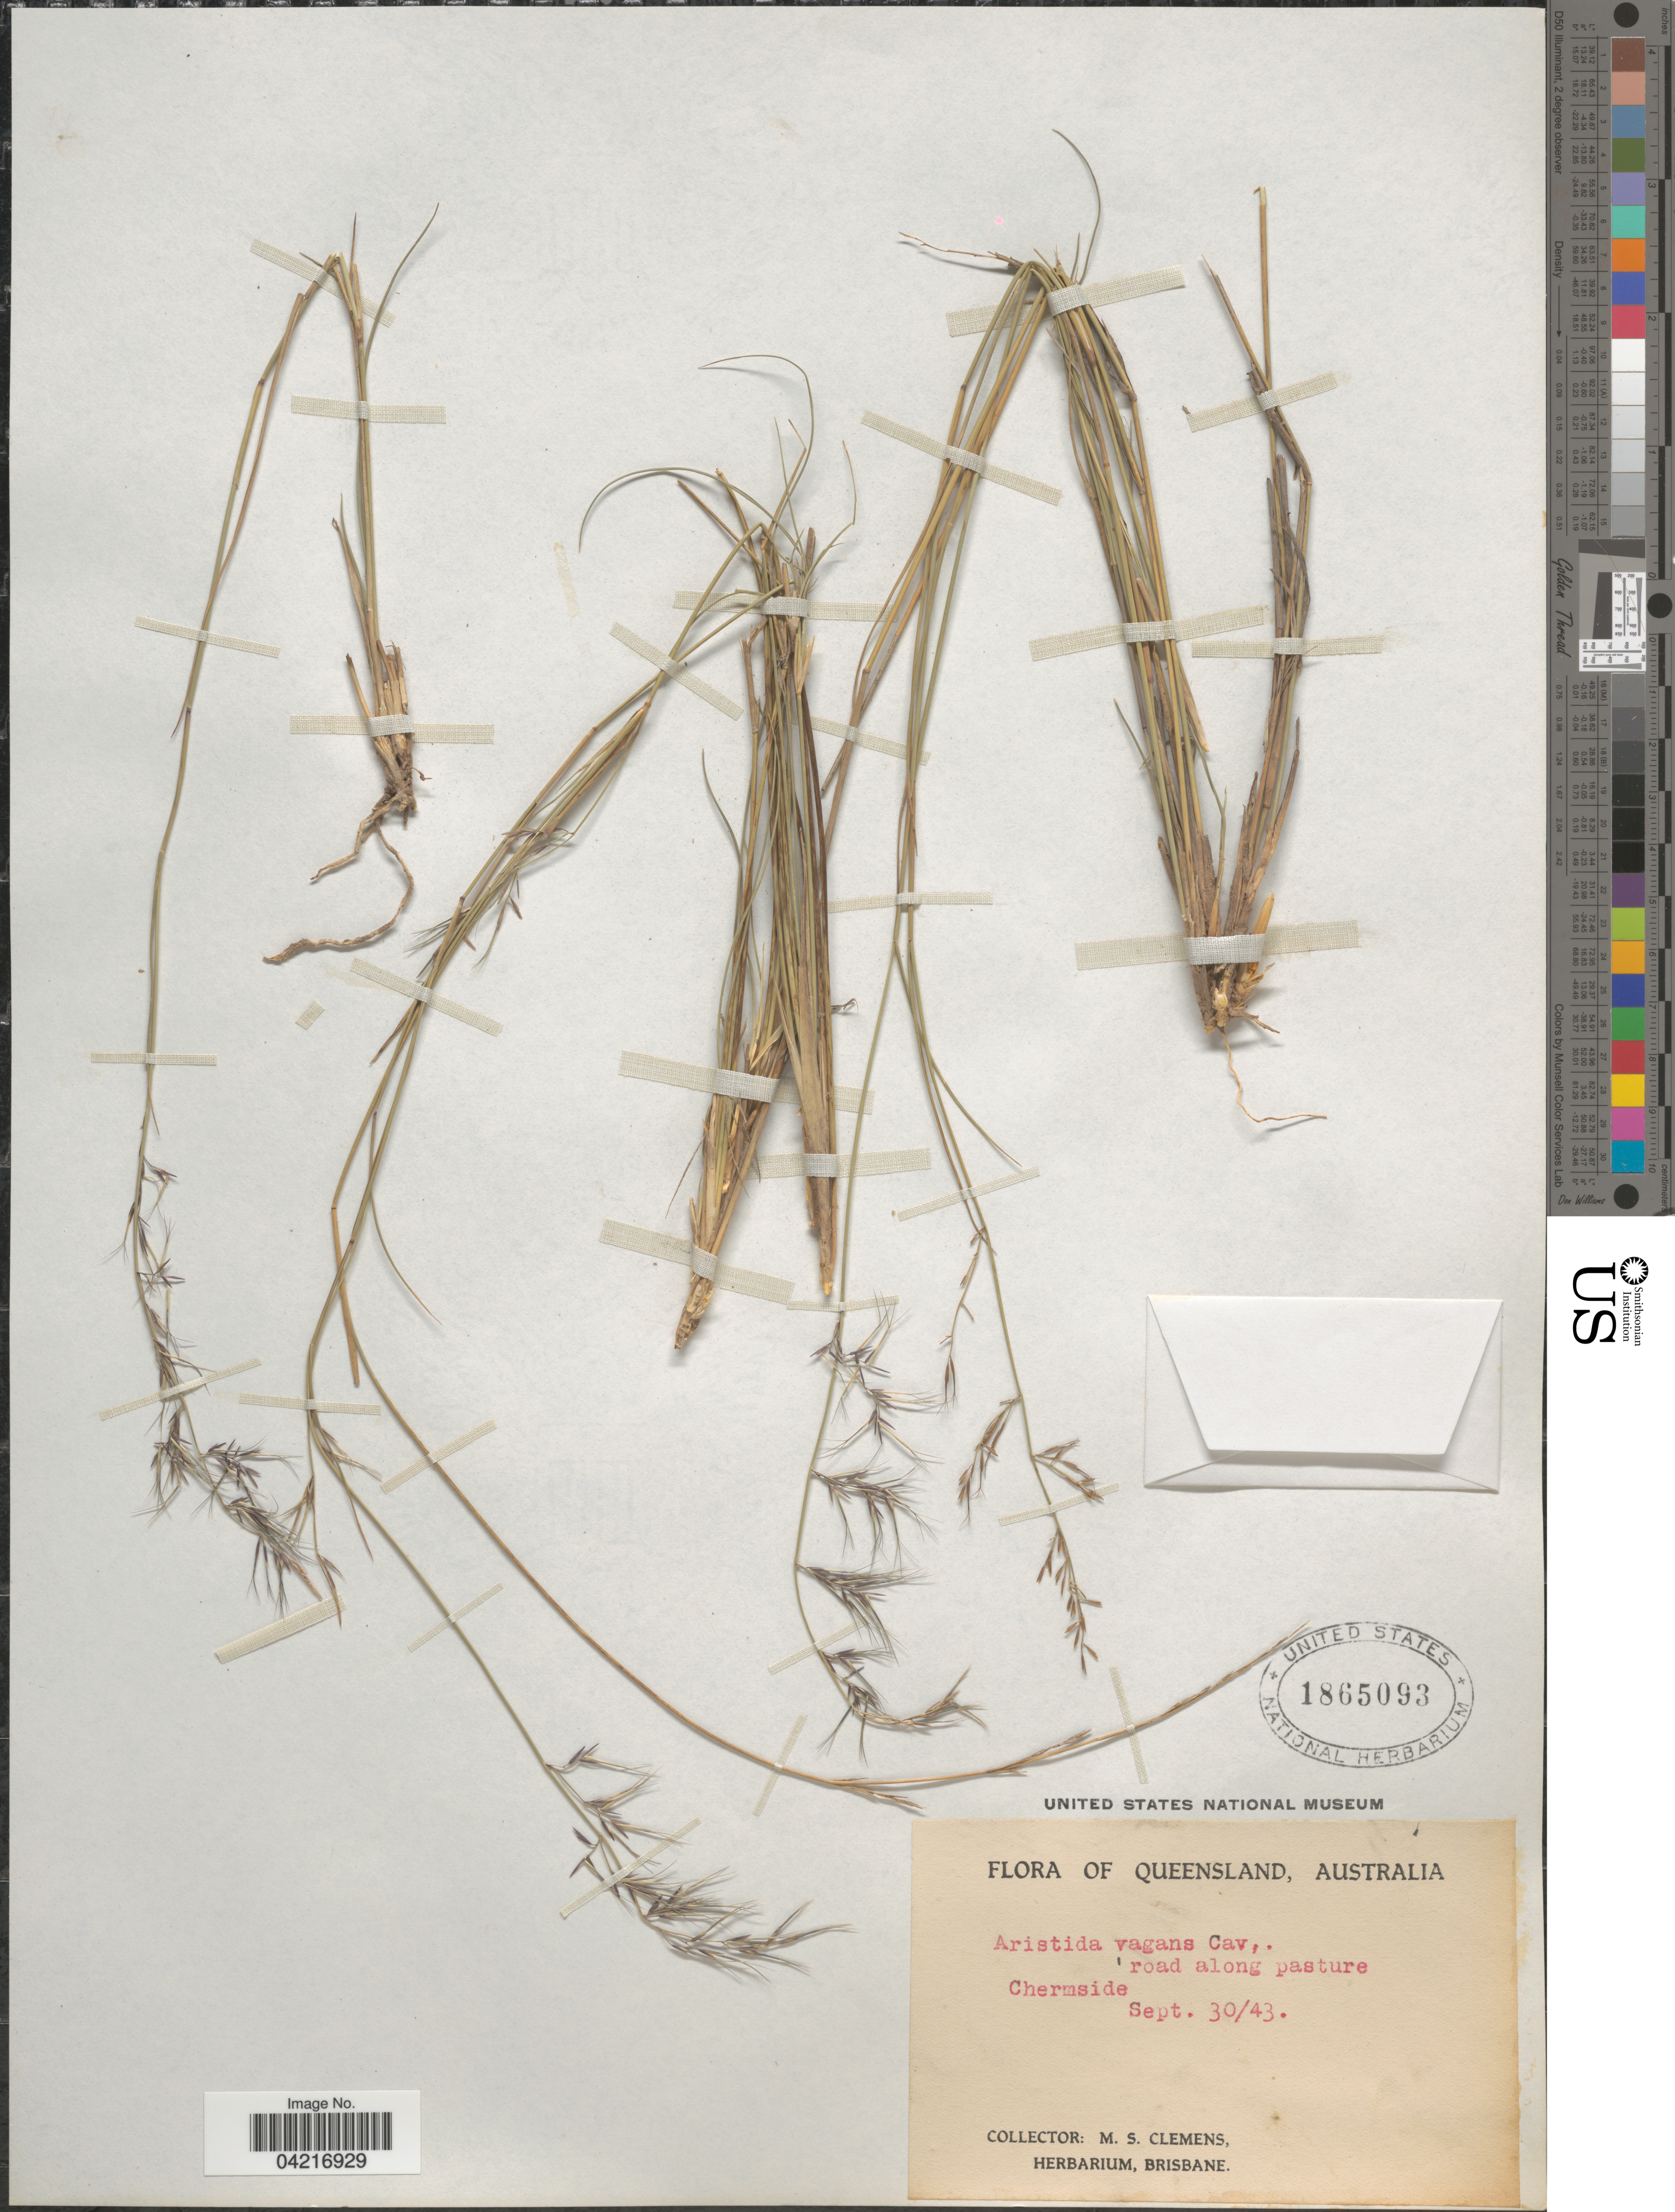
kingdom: Plantae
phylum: Tracheophyta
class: Liliopsida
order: Poales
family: Poaceae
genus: Aristida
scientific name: Aristida vagans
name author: Cav.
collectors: M. S. Clemens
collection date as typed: Transcribed d/m/y: 30/9/43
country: Australia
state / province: Queensland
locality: Chermside.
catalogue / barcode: US 1865093